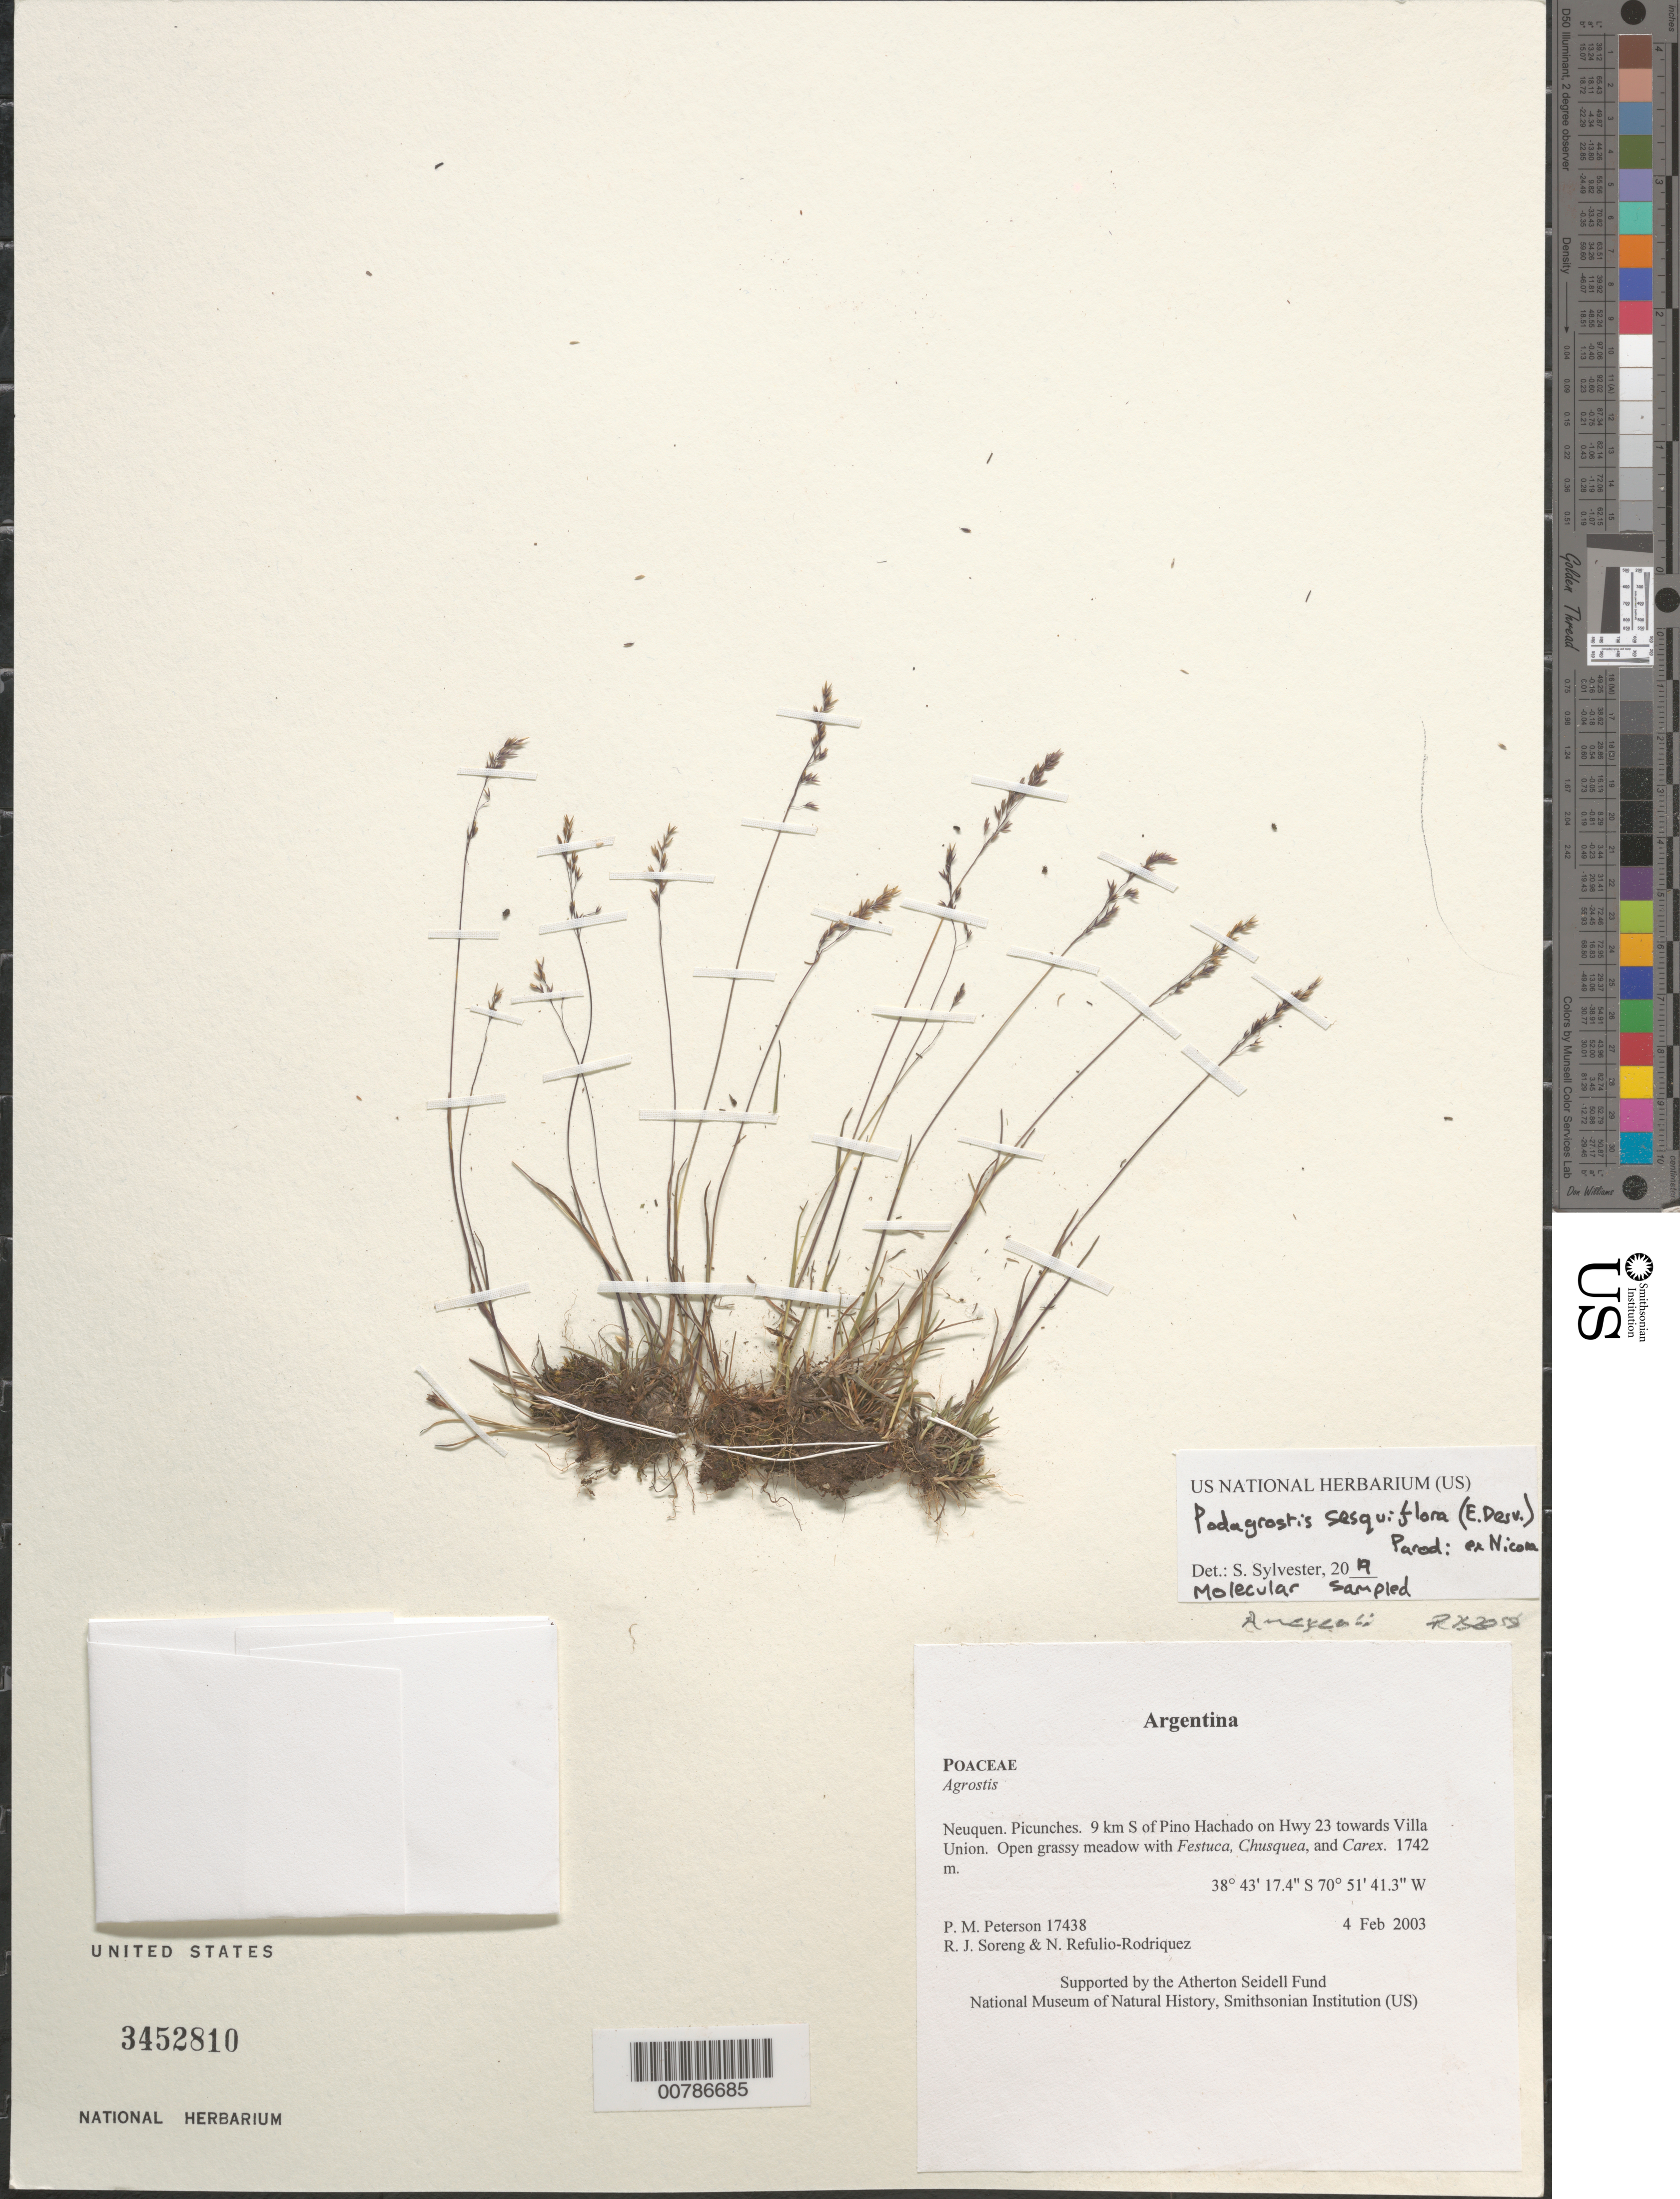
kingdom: Plantae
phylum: Tracheophyta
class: Liliopsida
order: Poales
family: Poaceae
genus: Podagrostis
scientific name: Podagrostis sesquiflora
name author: (É. Desv.) Parodi ex Nicora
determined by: Sylvester, Steven P.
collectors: P. M. Peterson, R. J. Soreng & N. Refulio-Rodríguez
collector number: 17438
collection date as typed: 04 Feb 2003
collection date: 2003-02-04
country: Argentina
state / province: Neuquen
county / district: Picunches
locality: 9 km S of Pino Hachado on Hwy 23 towards Villa Union. Open grassy meadow with Festuca, Chusquea, and Carex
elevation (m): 1742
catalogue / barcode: US 3452810